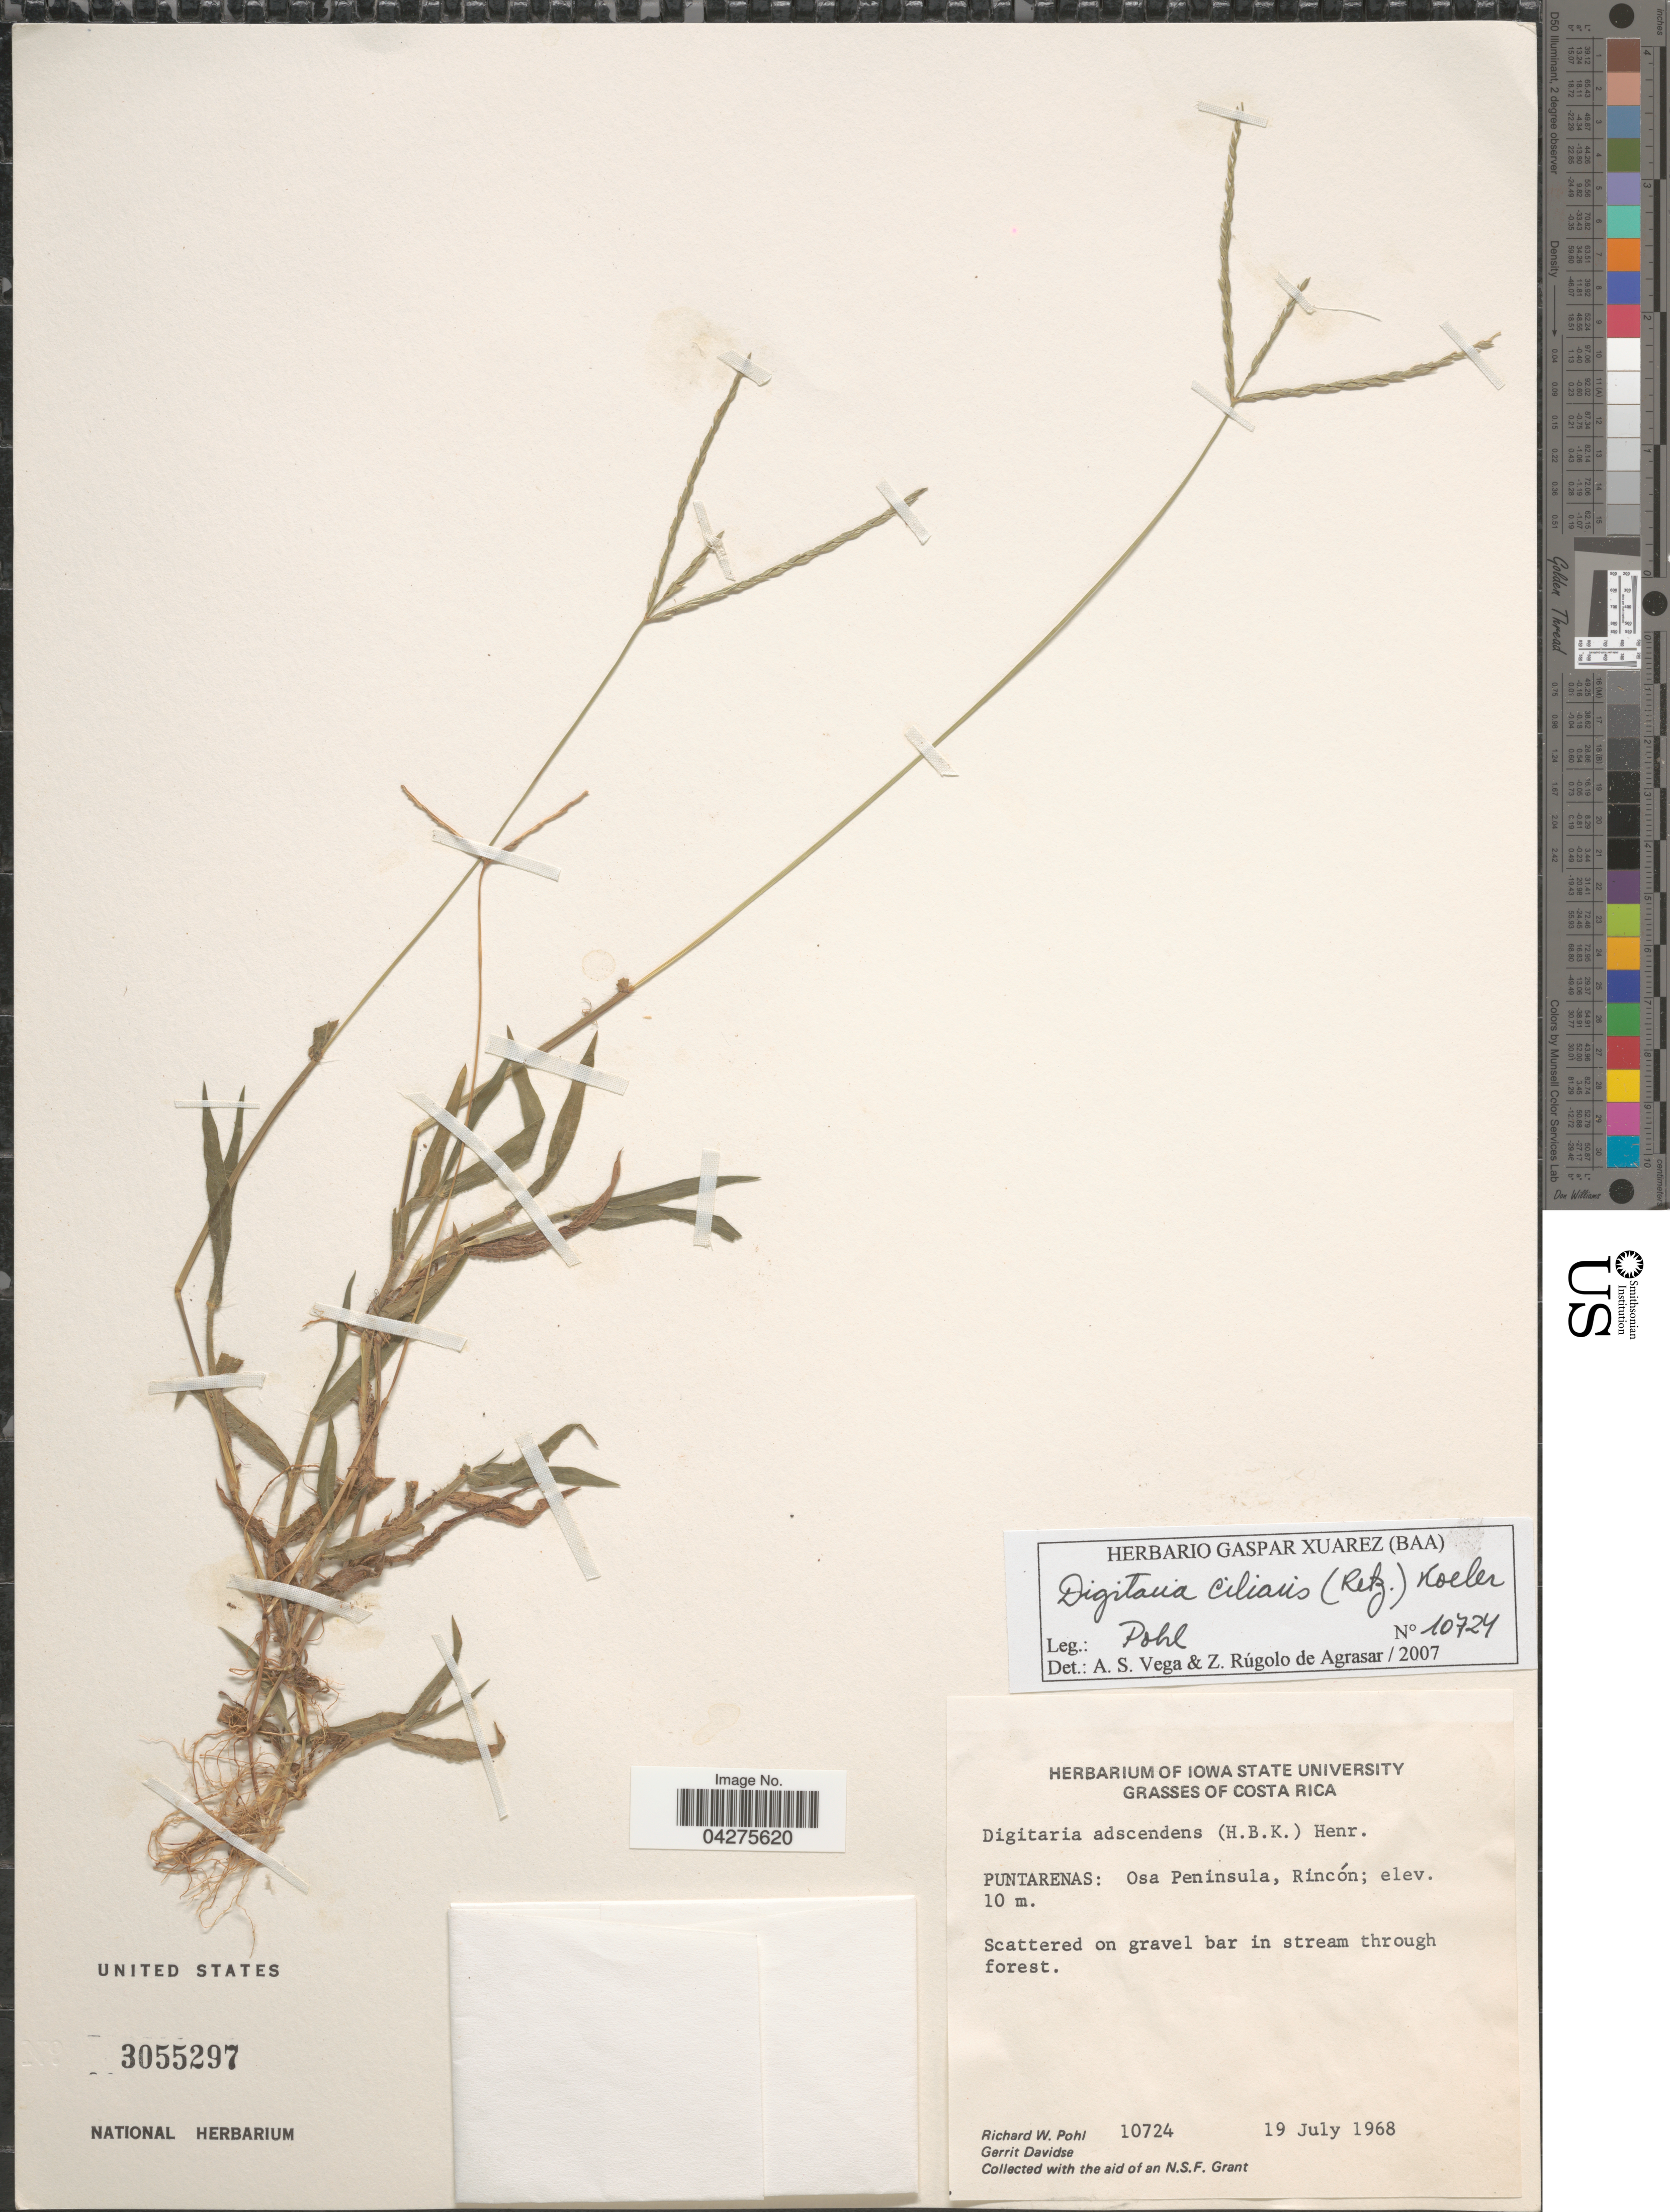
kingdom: Plantae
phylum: Tracheophyta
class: Liliopsida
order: Poales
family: Poaceae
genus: Digitaria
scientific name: Digitaria ciliaris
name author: (Retz.) Koeler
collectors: R. W. Pohl & G. Davidse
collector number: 10724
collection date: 1968-07-19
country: Costa Rica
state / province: Puntarenas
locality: Osa Peninsula, Rincón.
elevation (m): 10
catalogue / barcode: US 3055297